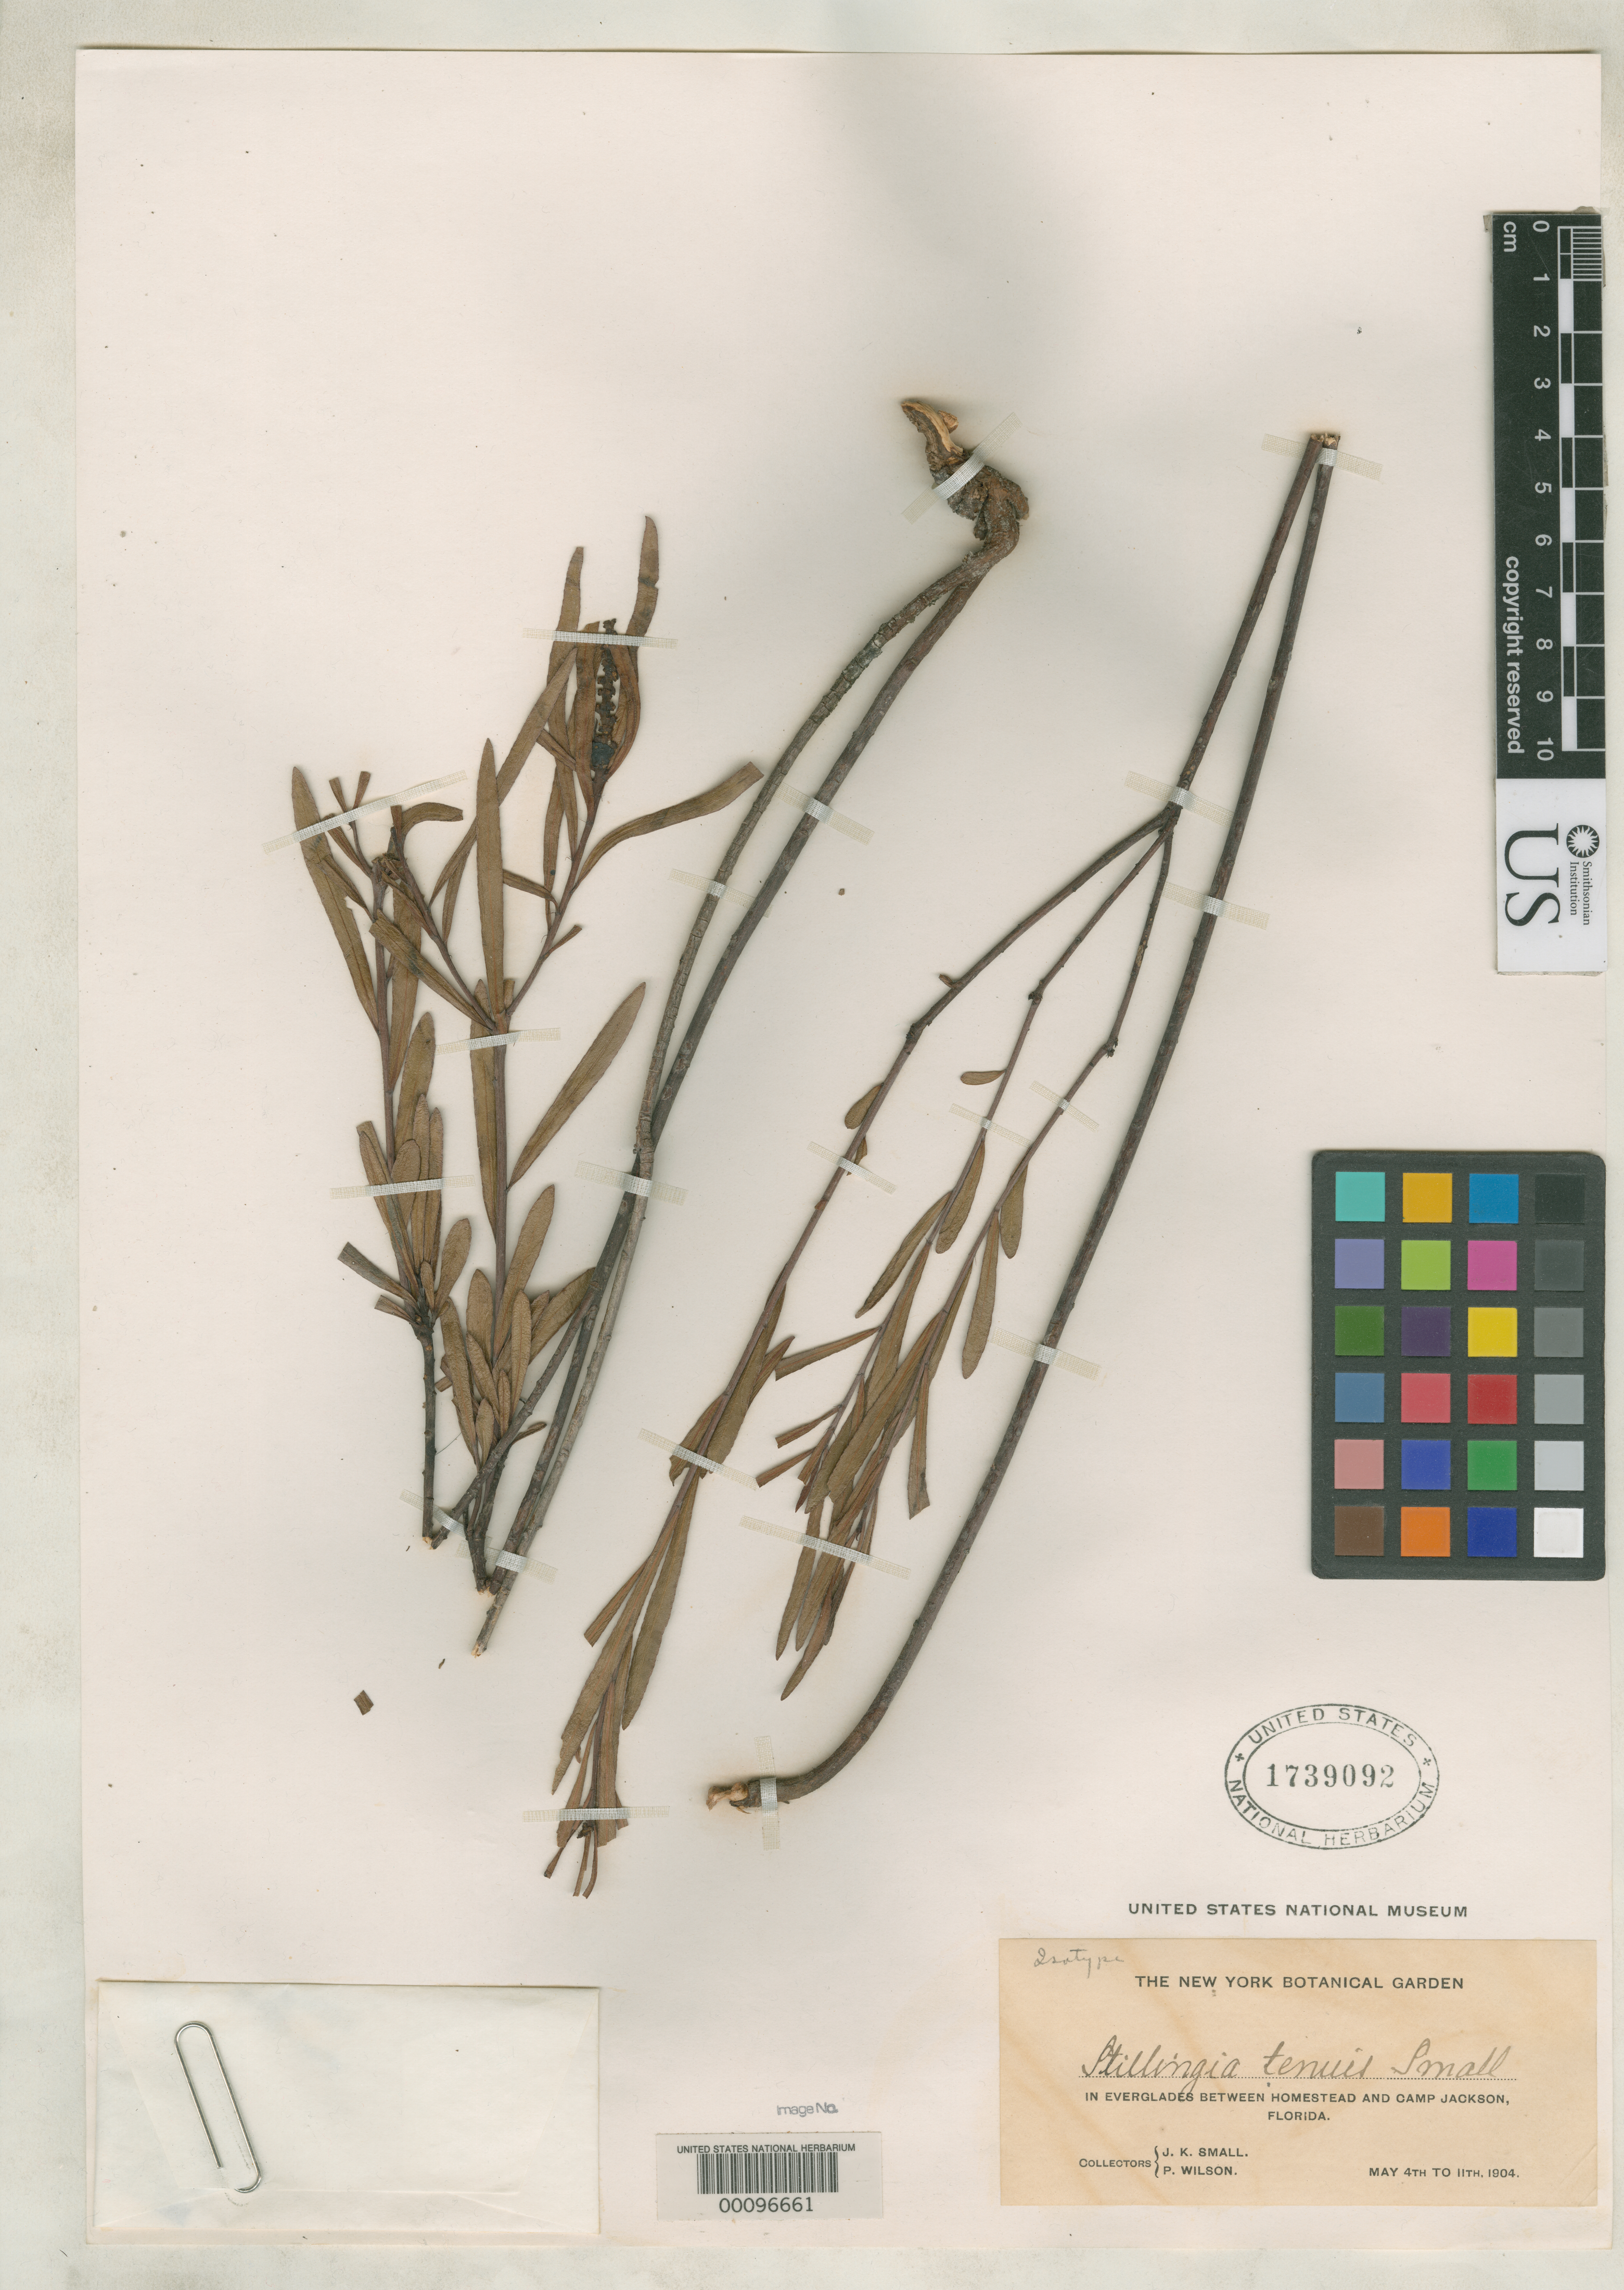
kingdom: Plantae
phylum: Tracheophyta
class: Magnoliopsida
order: Malpighiales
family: Euphorbiaceae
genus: Stillingia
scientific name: Stillingia tenuis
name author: Small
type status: Isotype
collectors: J. K. Small & P. Wilson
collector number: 1580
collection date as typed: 04 May 1904 to 11 May 1904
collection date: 1904-05-04/1904-05-11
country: United States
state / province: Florida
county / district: Dade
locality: In Everglades between Homestead and Camp Jackson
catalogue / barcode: US 1739092